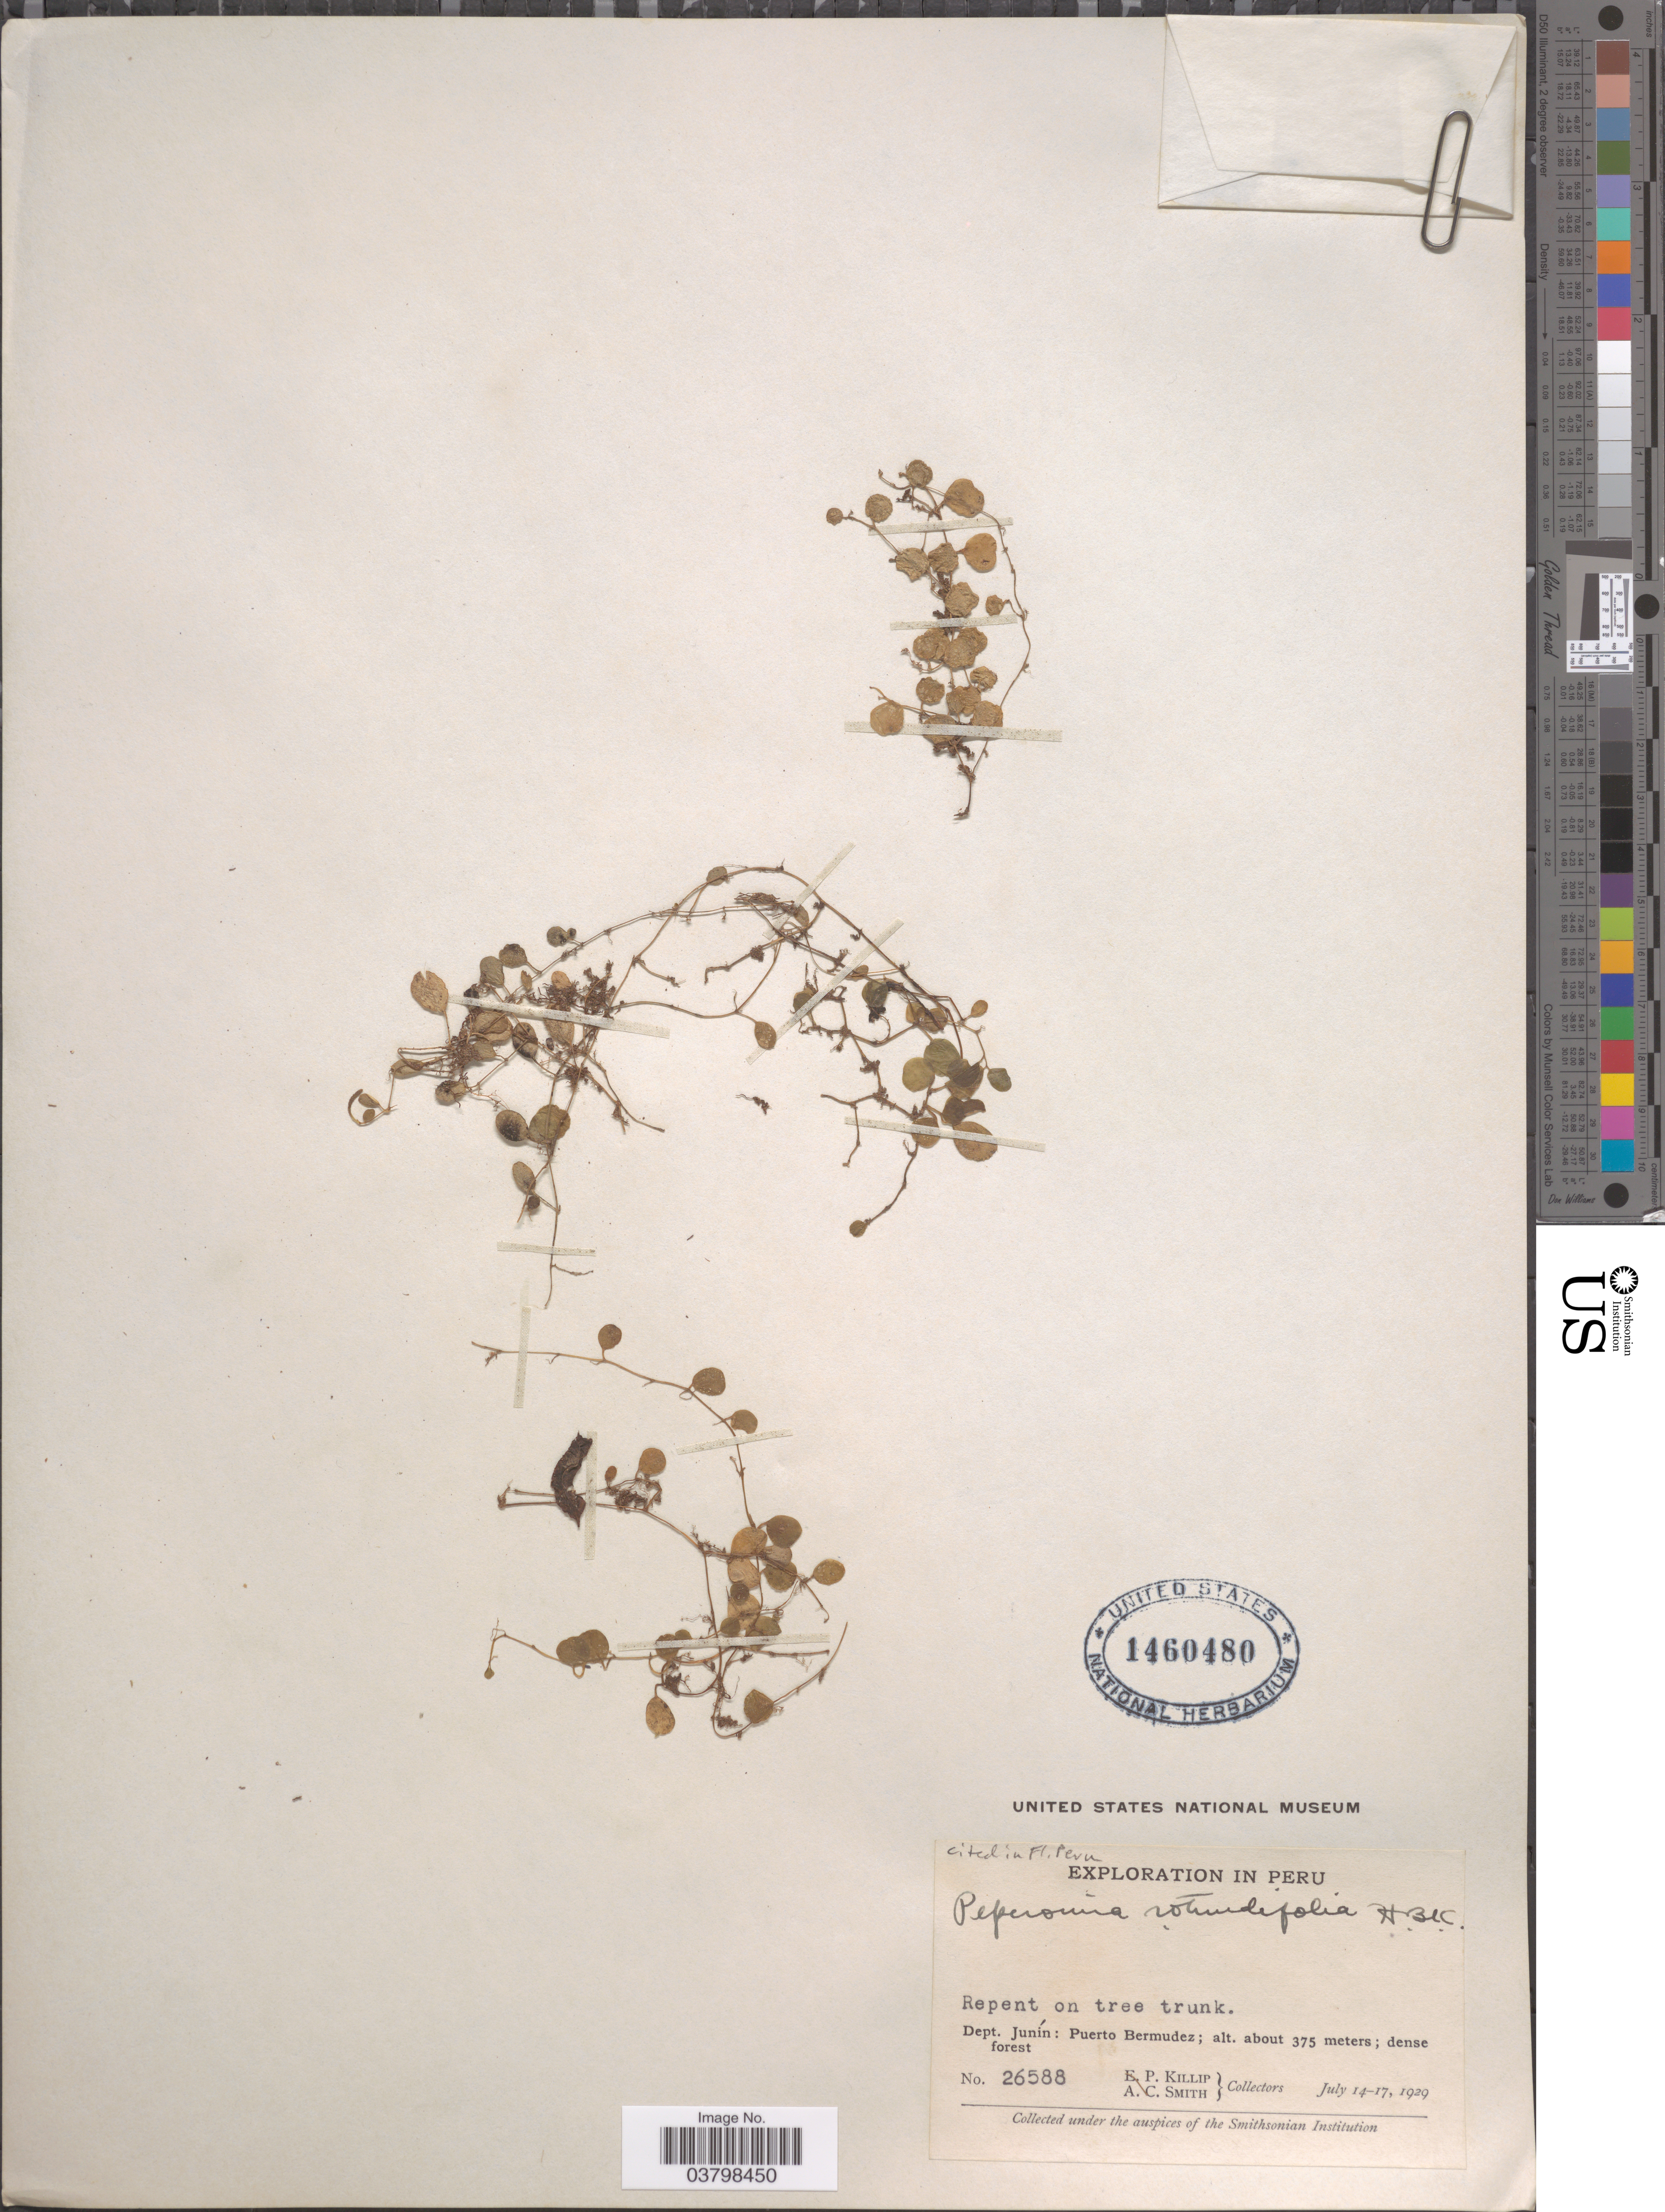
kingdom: Plantae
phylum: Tracheophyta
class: Magnoliopsida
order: Piperales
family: Piperaceae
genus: Peperomia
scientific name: Peperomia rotundifolia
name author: (L.) Kunth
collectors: E. P. Killip & A. C. Smith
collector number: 26588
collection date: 1929-07-14/1929-07-17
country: Peru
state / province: Junín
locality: Dept. Junín: Puerto Bermudez.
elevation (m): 375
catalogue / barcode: US 1460480